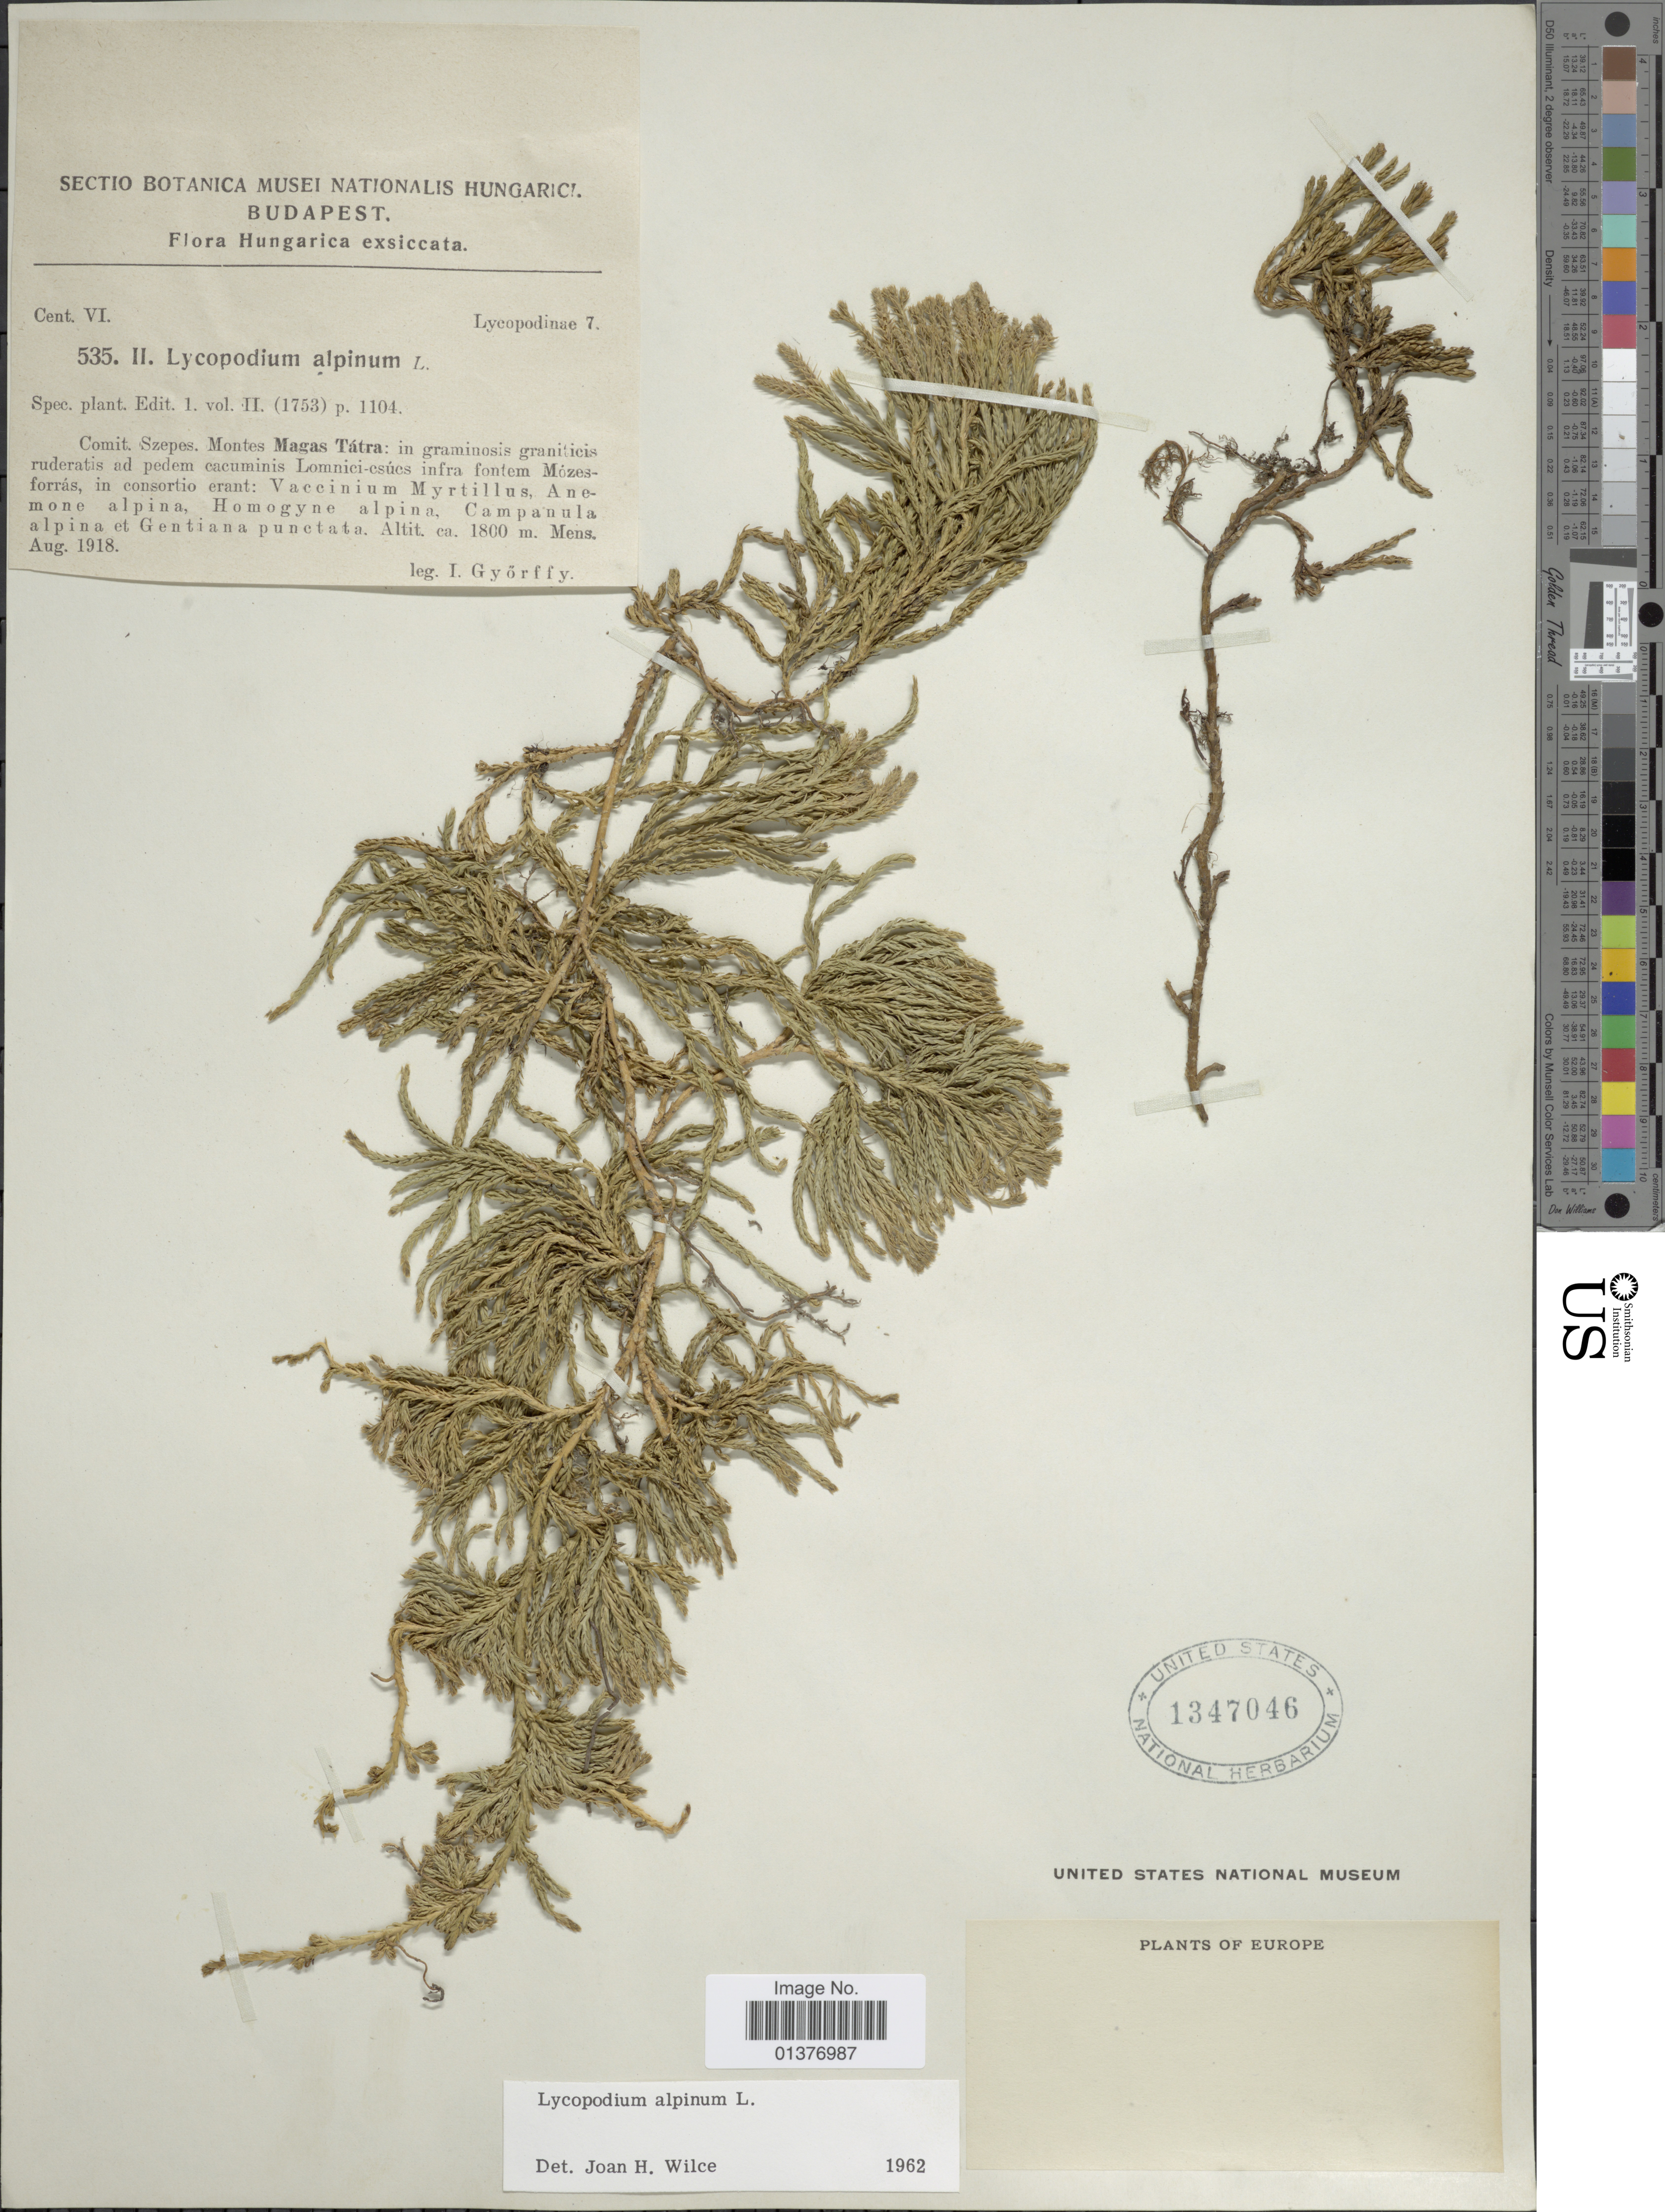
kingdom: Plantae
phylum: Tracheophyta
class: Lycopodiopsida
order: Lycopodiales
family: Lycopodiaceae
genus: Diphasiastrum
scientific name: Diphasiastrum alpinum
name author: (L.) Holub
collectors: I. Gyorffy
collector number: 535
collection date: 1918-08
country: Hungary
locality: Plants of Europe, Comit. Szepes. Montes Magas Tátra: in graminosis graniticis ruderatis ad pedem cacuminis Lomnici-csúc infra fontem Mózes-forrás, in consortio erant.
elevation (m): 1800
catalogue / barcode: US 1347046